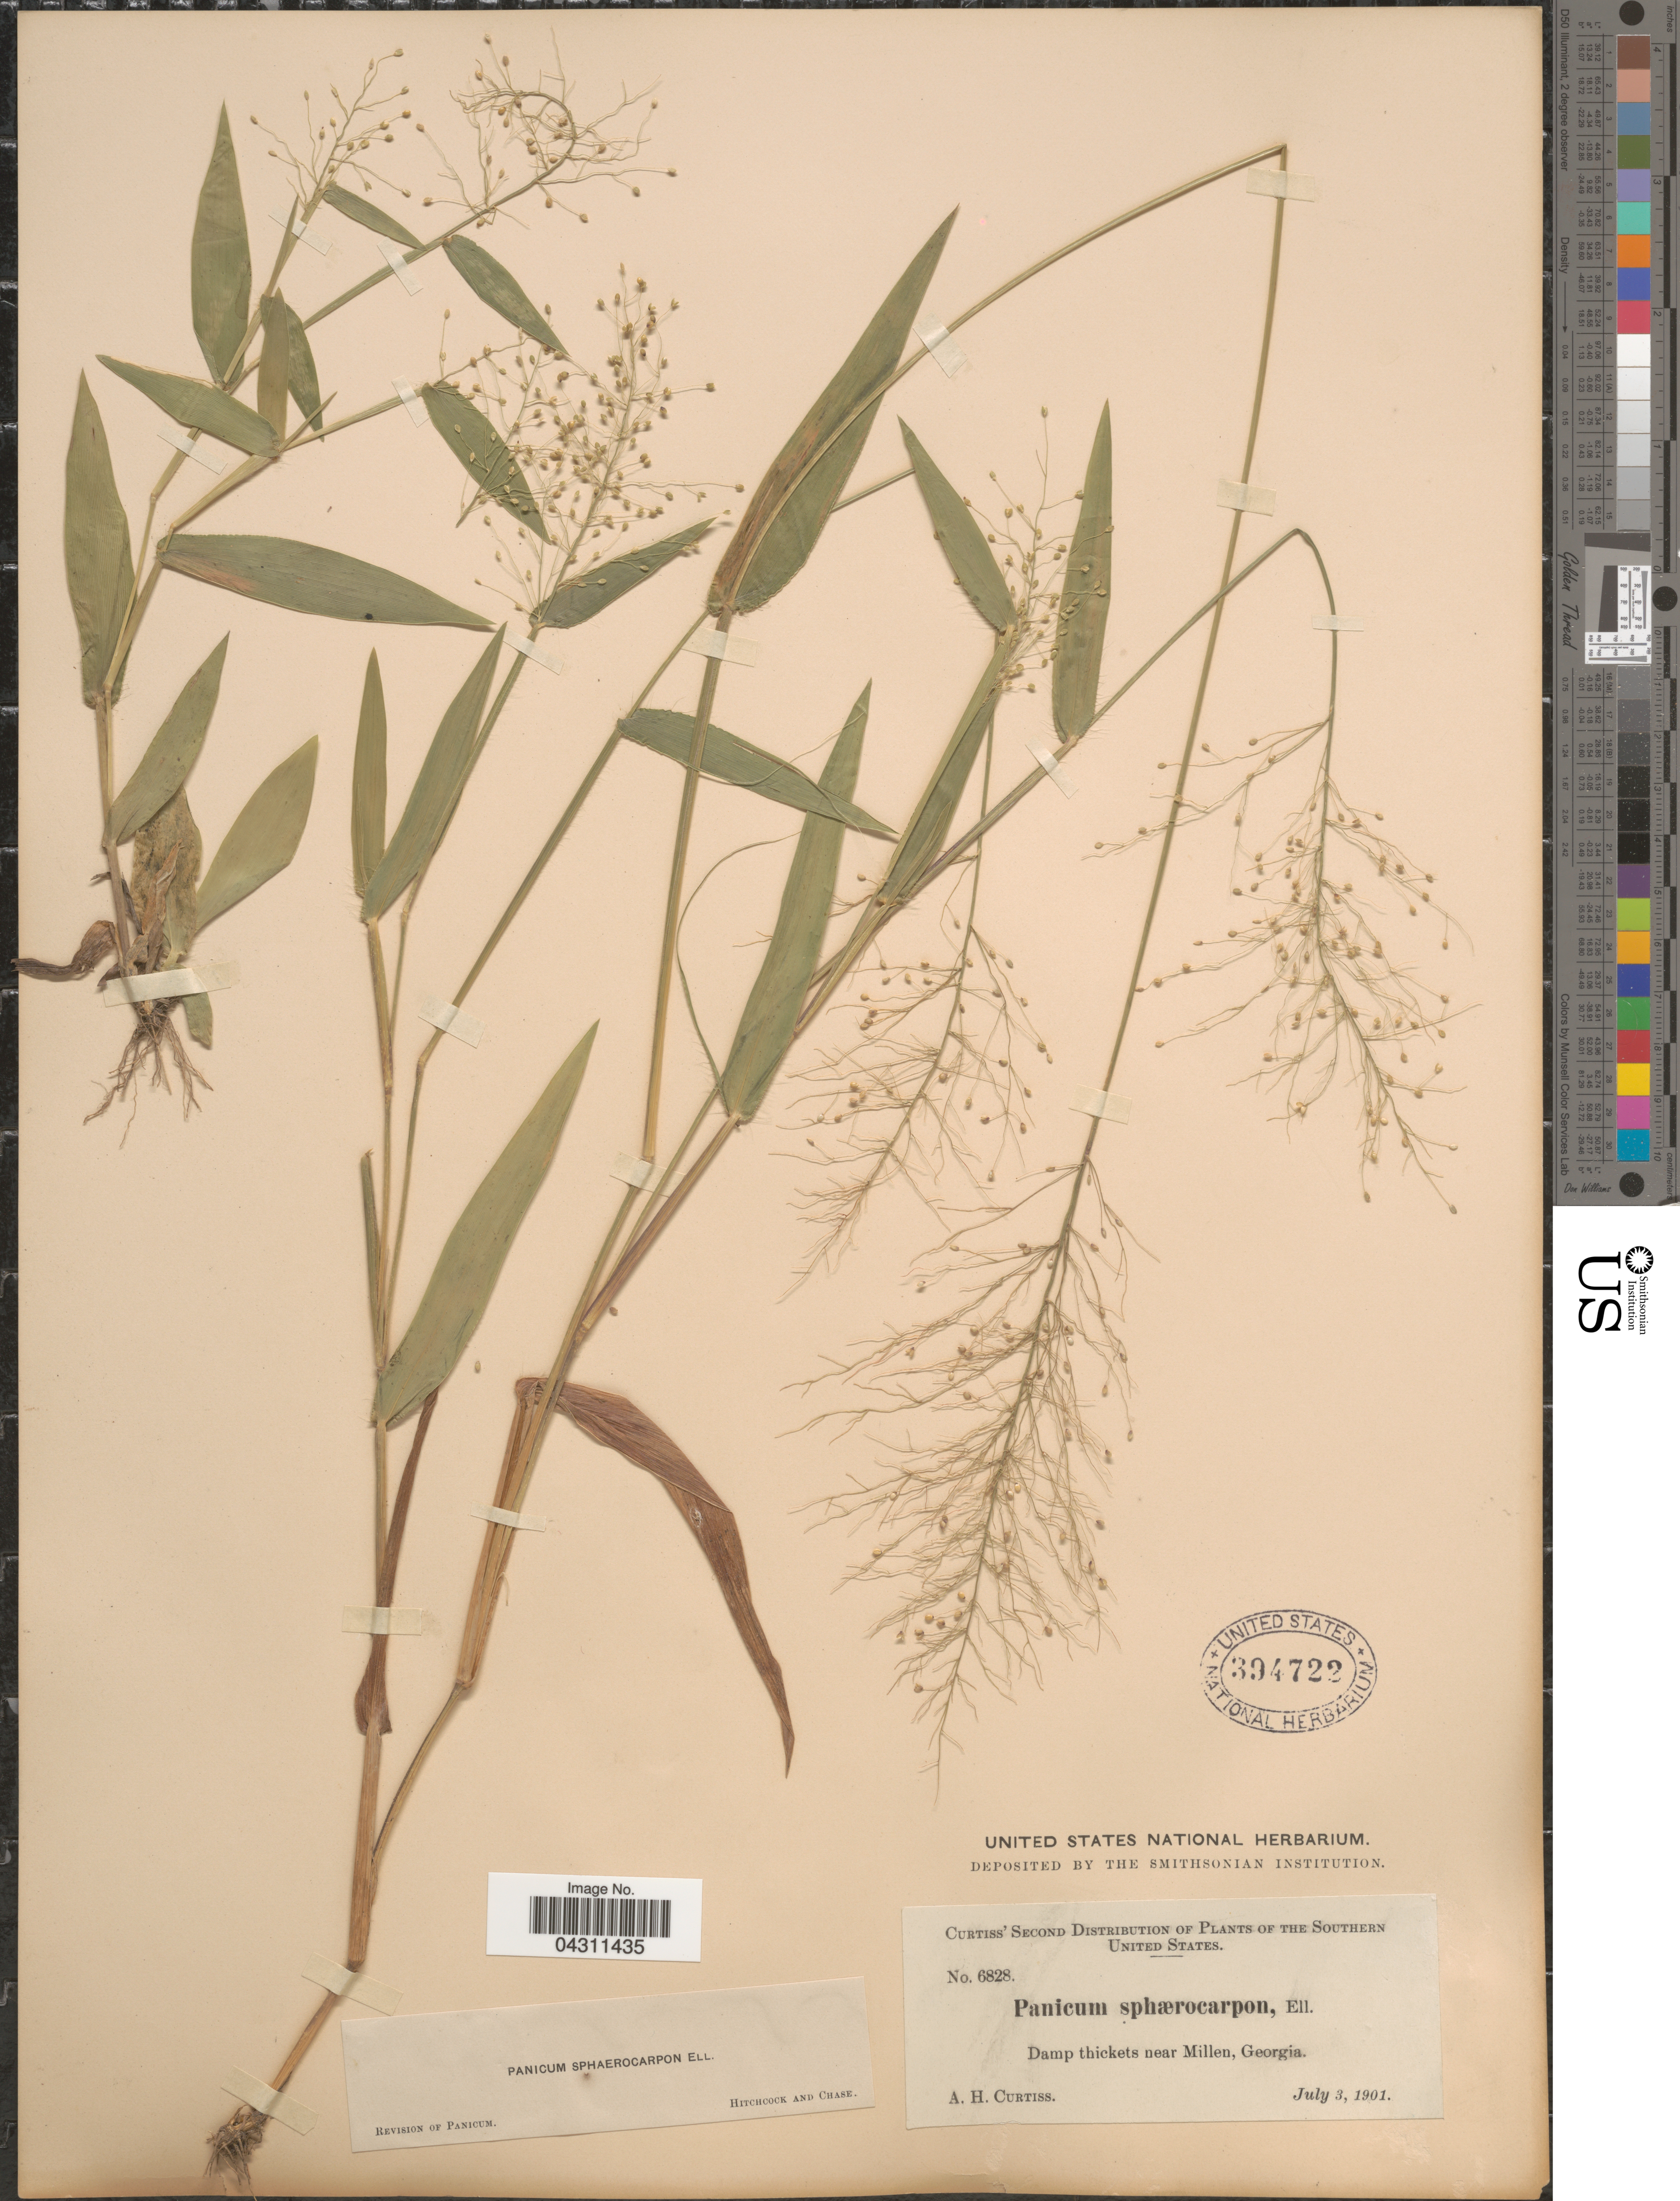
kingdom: Plantae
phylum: Tracheophyta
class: Liliopsida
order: Poales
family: Poaceae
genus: Dichanthelium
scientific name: Dichanthelium sphaerocarpon var. sphaerocarpon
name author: (Elliott) Gould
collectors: A. H. Curtiss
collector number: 6828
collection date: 1901-07-03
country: United States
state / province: Georgia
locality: The Southern United States. Damp thickets near Millen.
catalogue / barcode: US 394722